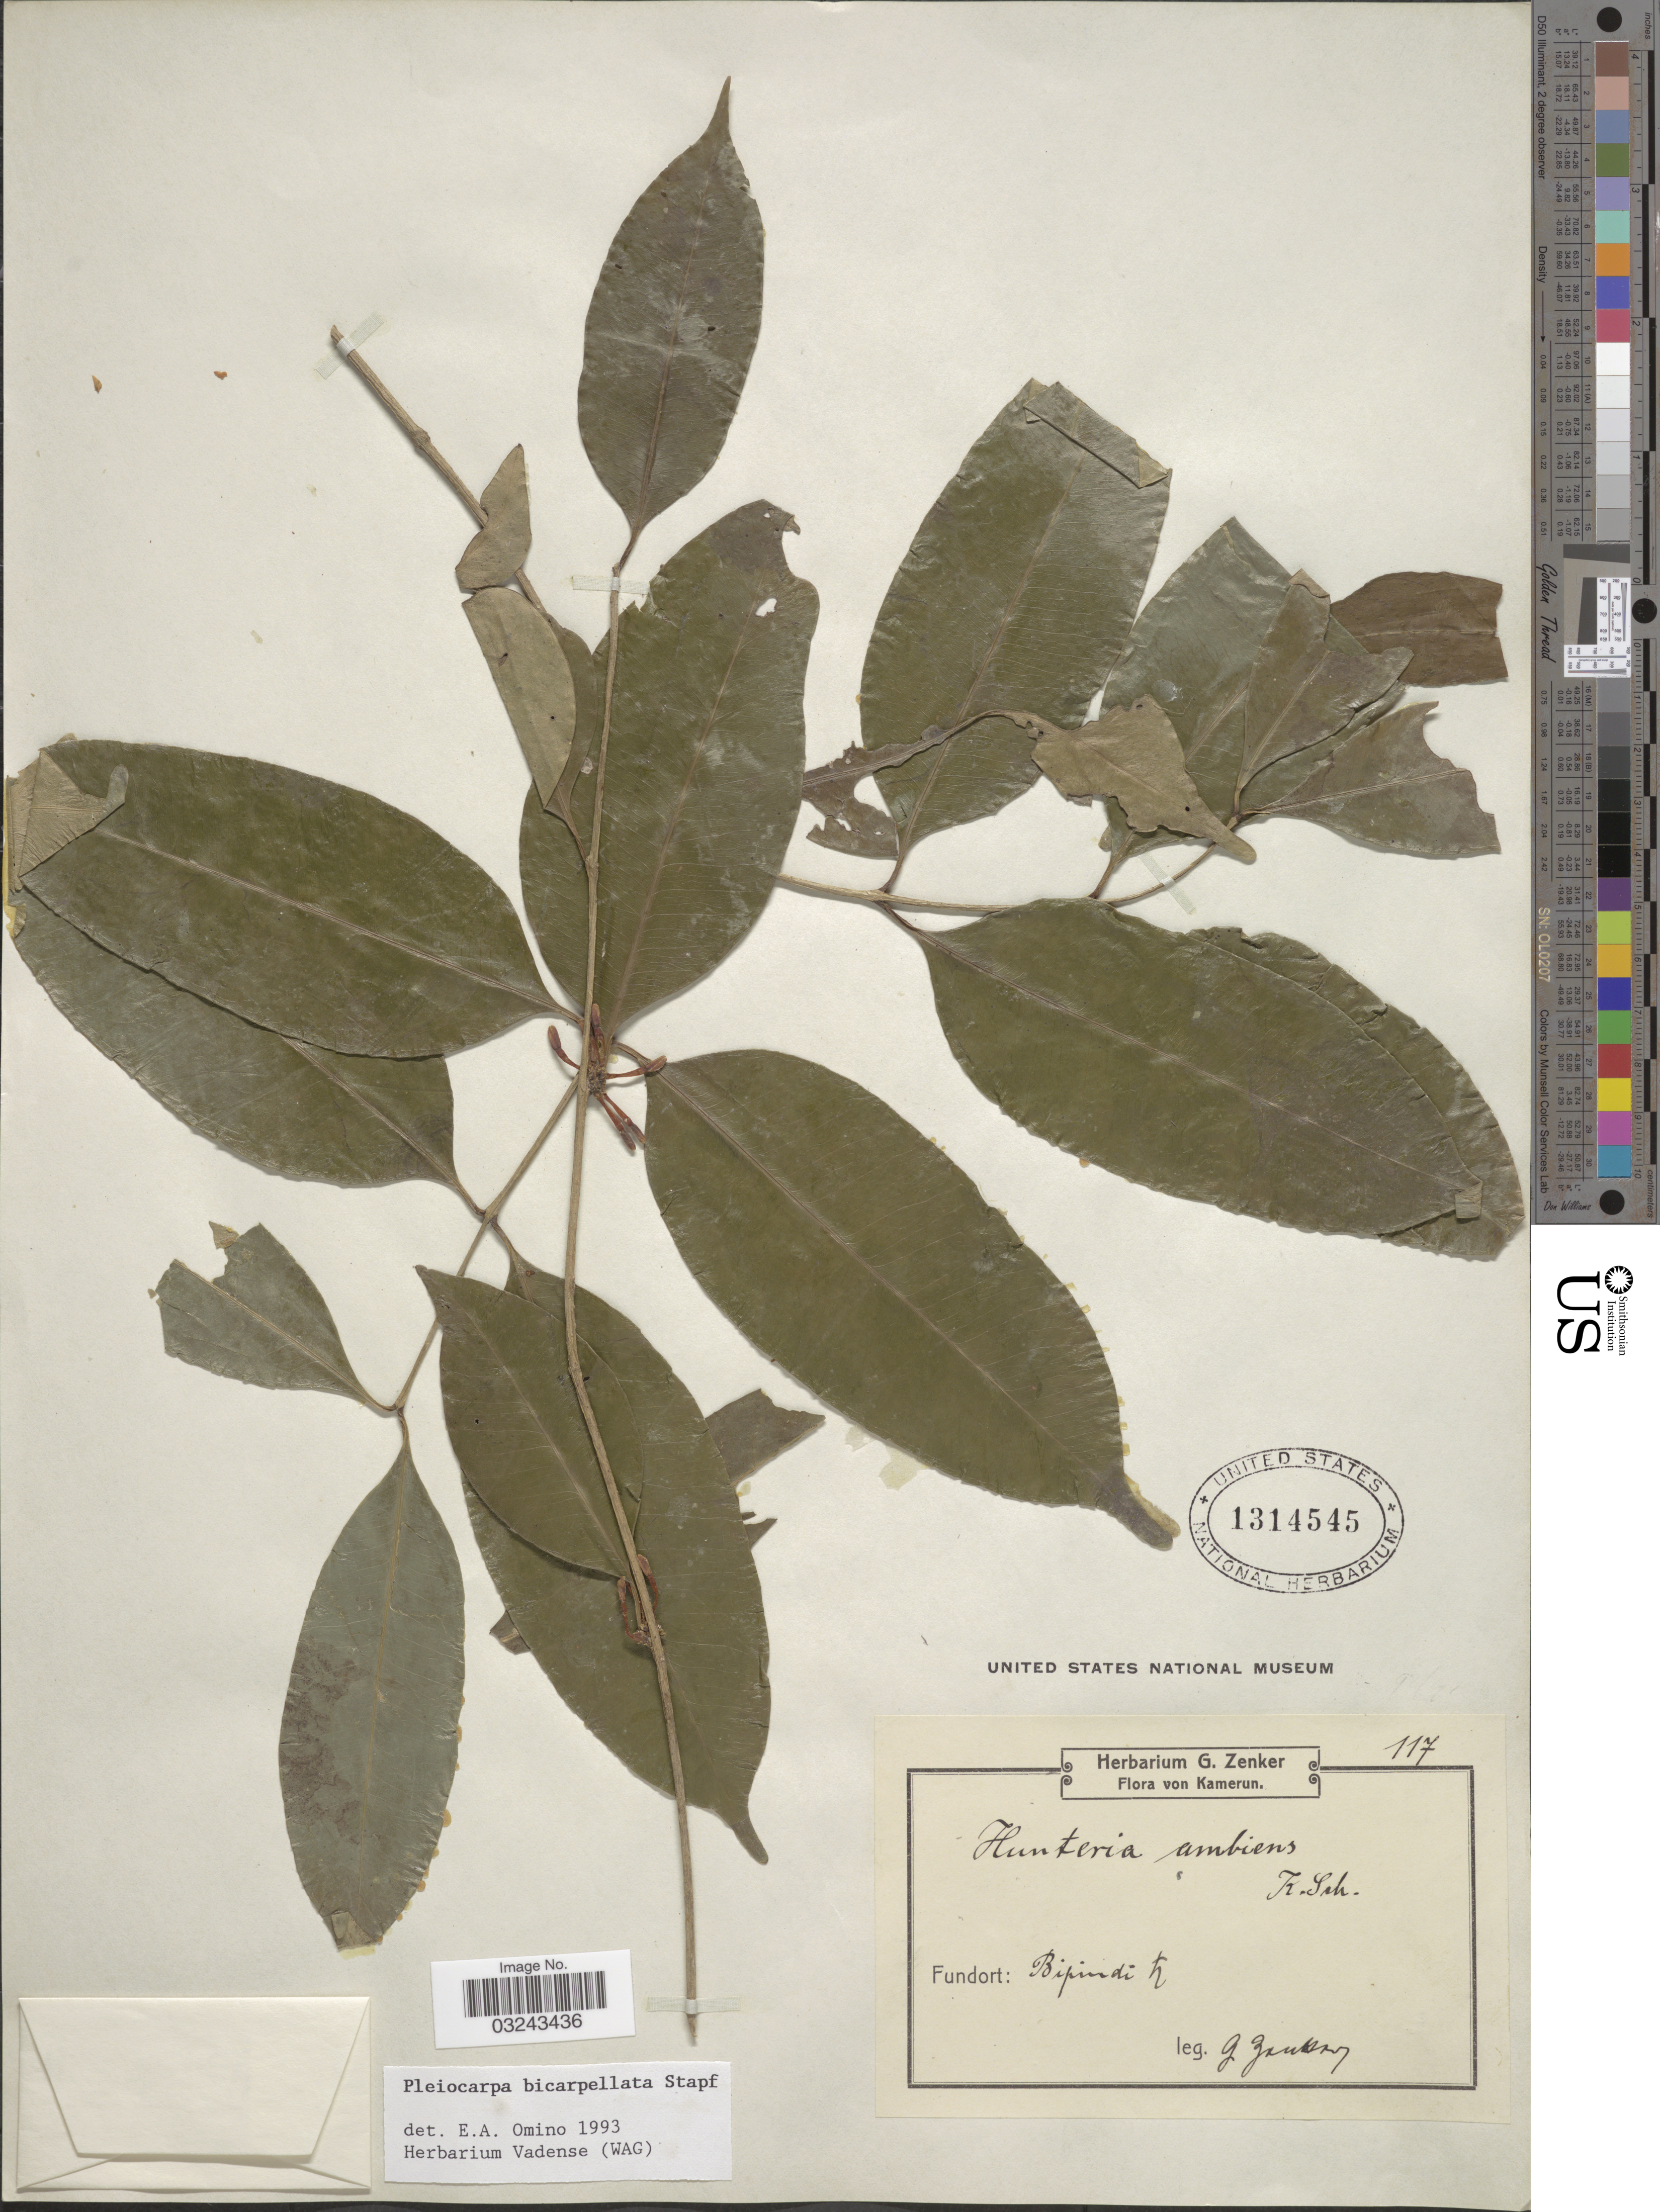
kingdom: Plantae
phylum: Tracheophyta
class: Magnoliopsida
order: Gentianales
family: Apocynaceae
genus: Pleiocarpa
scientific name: Pleiocarpa bicarpellata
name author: Stapf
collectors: G. A. Zenker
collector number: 117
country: Cameroon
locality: Bipindi.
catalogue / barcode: US 1314545